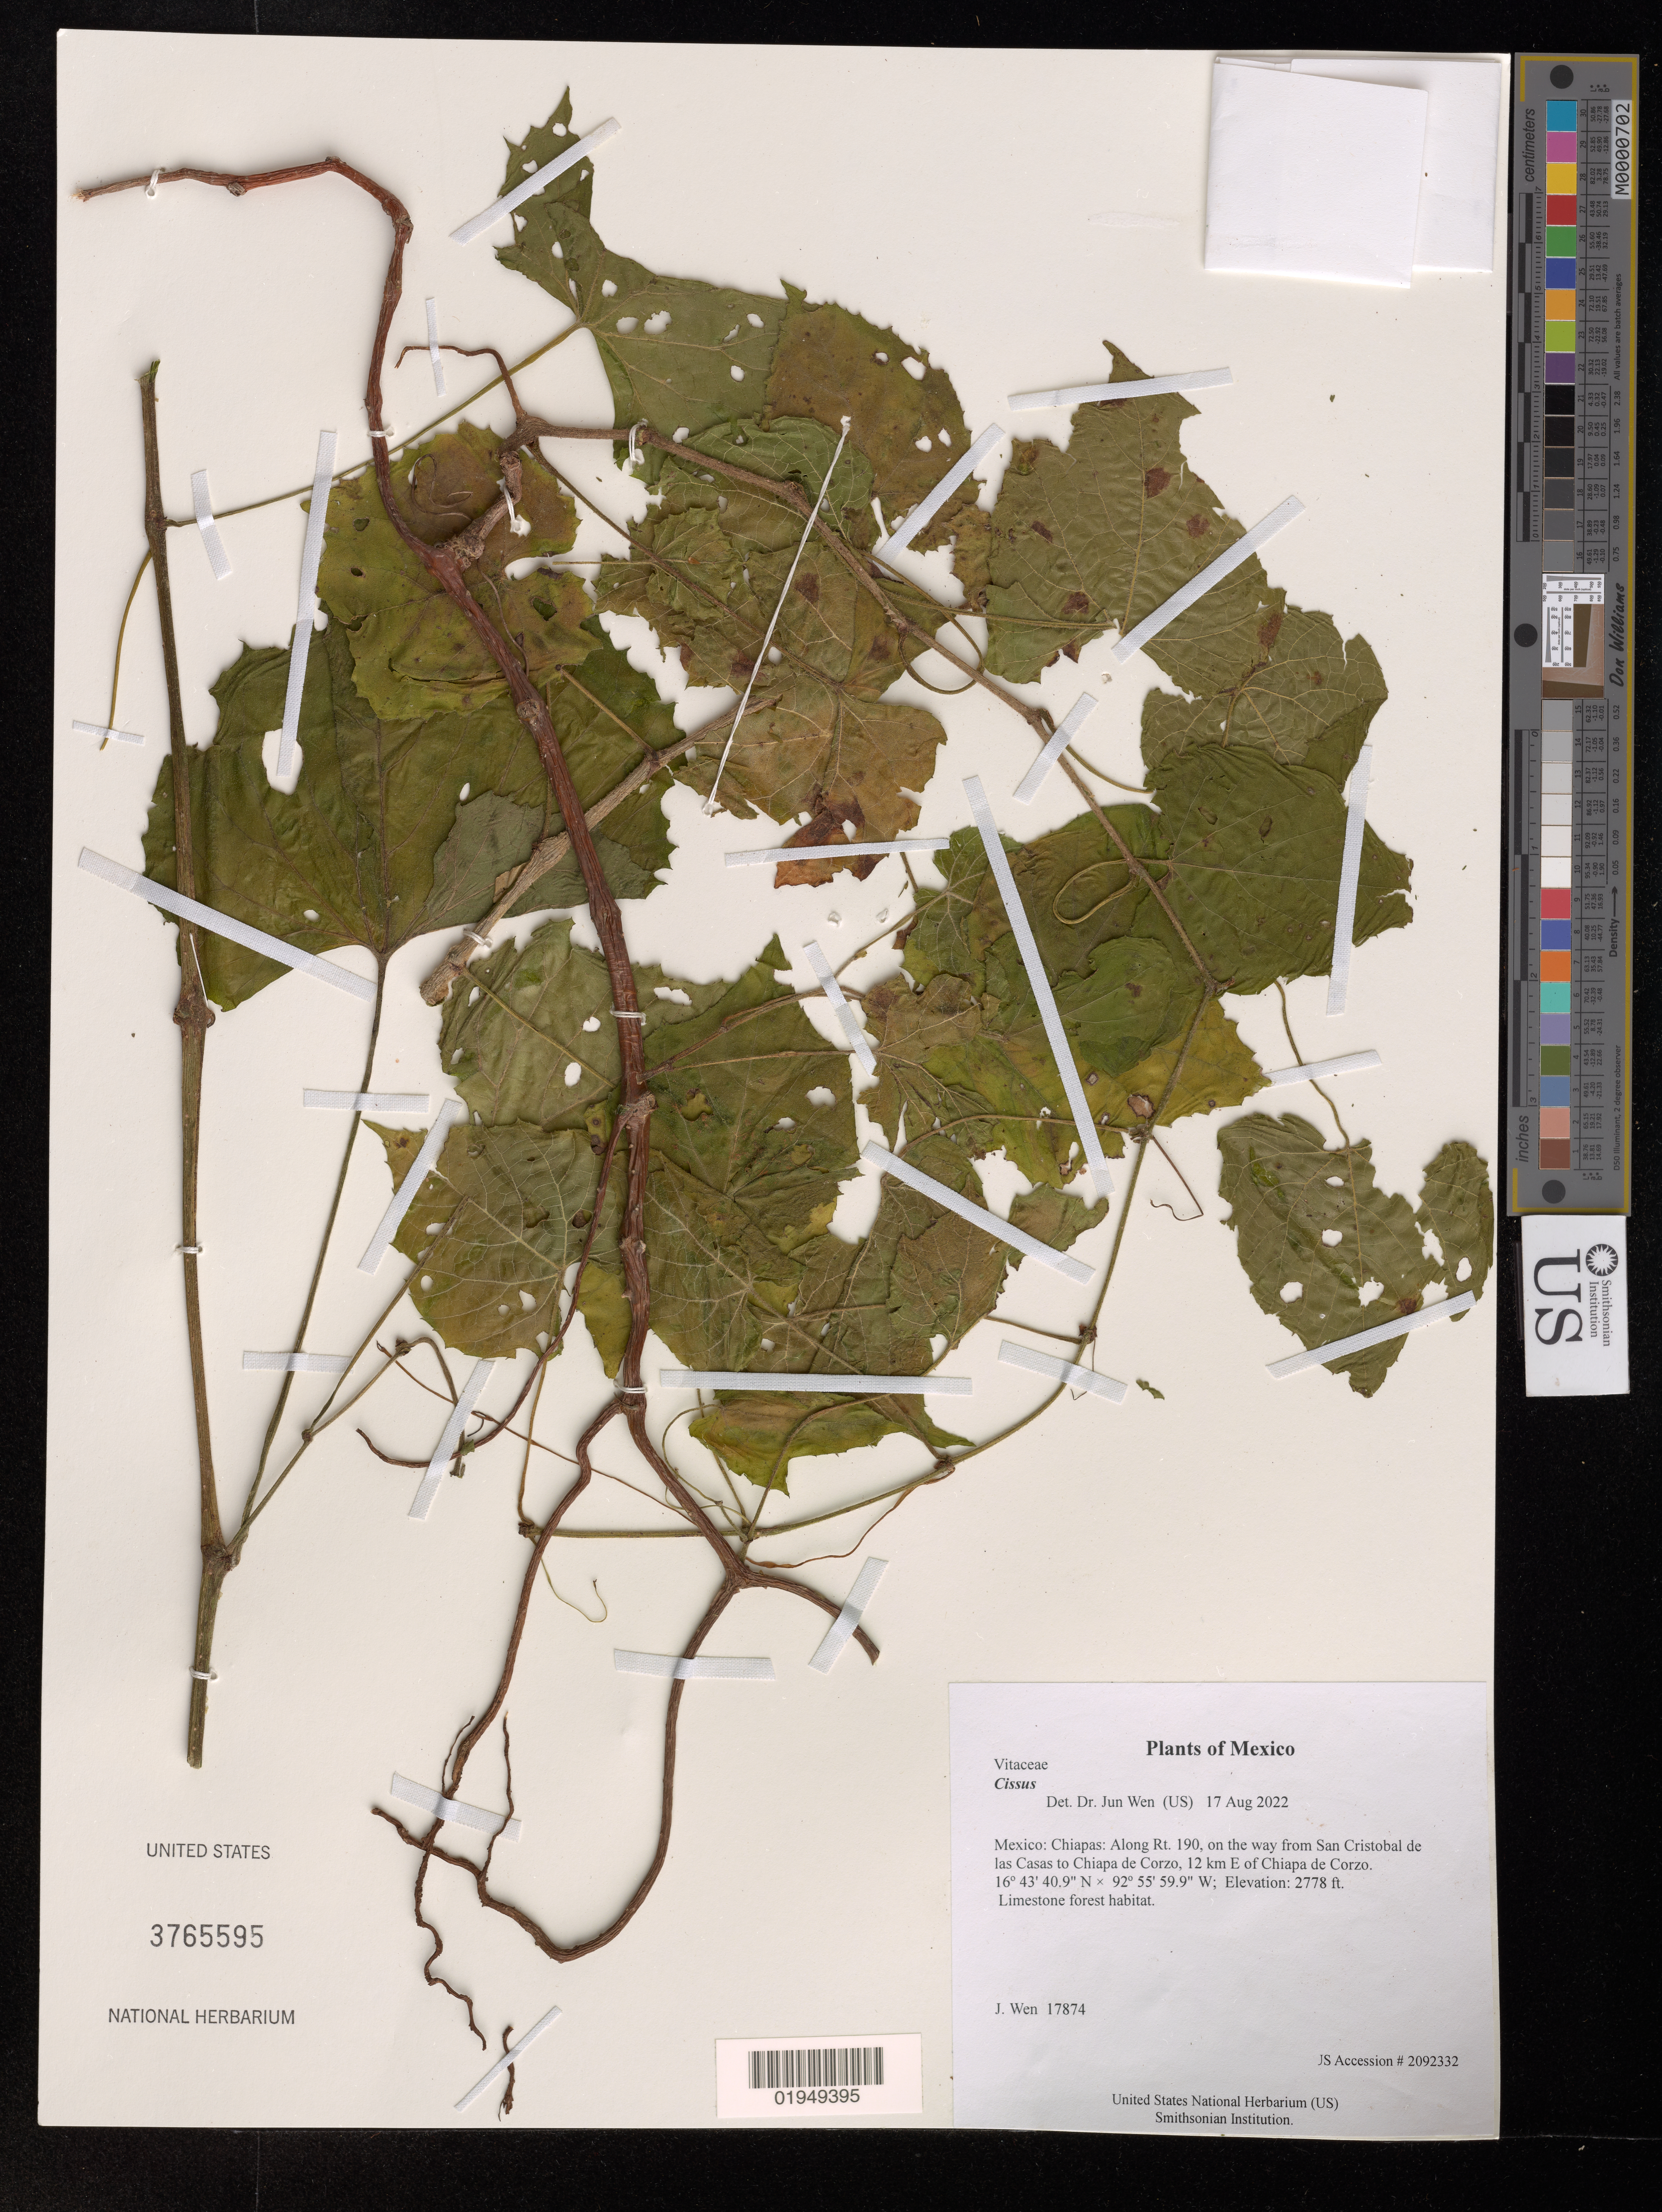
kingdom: Plantae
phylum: Tracheophyta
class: Magnoliopsida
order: Vitales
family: Vitaceae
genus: Cissus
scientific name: Cissus sp.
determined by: Wen, Jun, (BOT), Smithsonian Institution - National Museum of Natural History (UNITED STATES)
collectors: J. Wen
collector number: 17874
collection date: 2022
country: Mexico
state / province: Chiapas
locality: Along Rt. 190, on the way from San Cristobal de las Casas to Chiapa de Corzo, 12 km E of Chiapa de Corzo.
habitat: Limestone forest habitat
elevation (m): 847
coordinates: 16 43.682 N, 92 55.998 W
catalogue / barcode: US 3765595